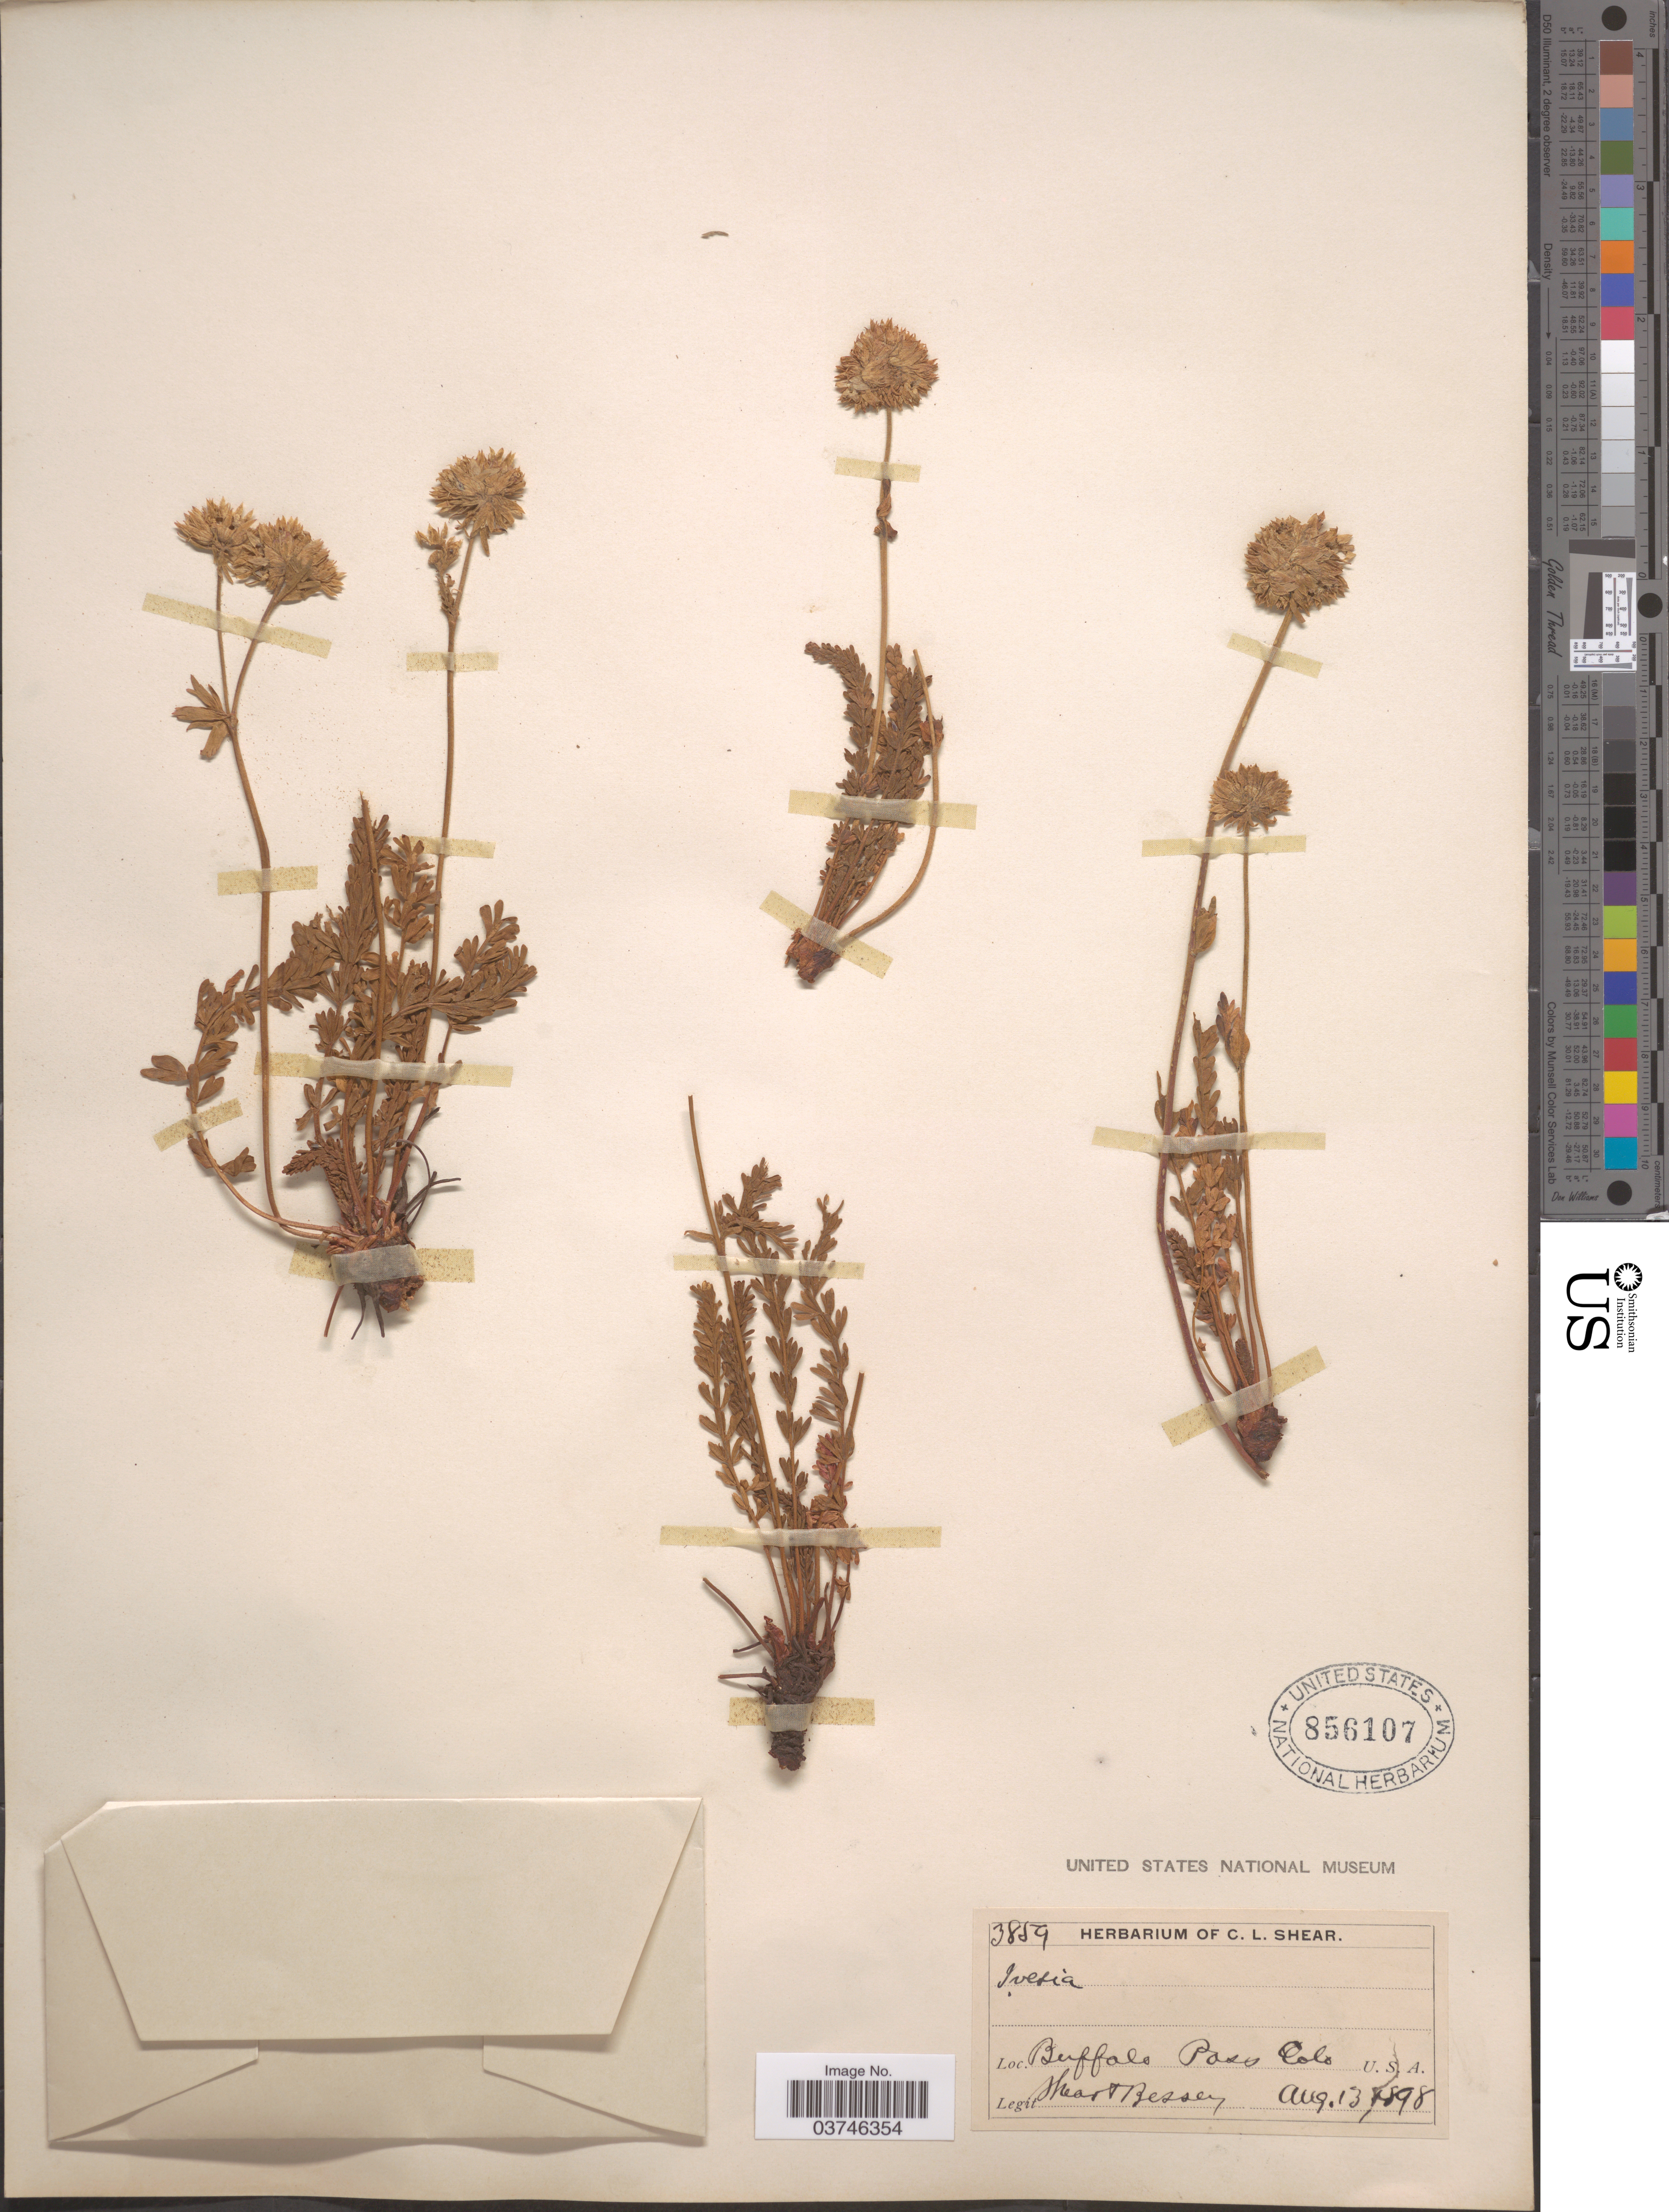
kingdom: Plantae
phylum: Tracheophyta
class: Magnoliopsida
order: Rosales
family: Rosaceae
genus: Potentilla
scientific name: Potentilla gordonii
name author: (Hook.) Greene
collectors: C. L. Shear & -. Bessey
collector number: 3859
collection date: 1898-08-13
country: United States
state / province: Colorado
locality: Buffalo Pass.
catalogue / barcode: US 856107